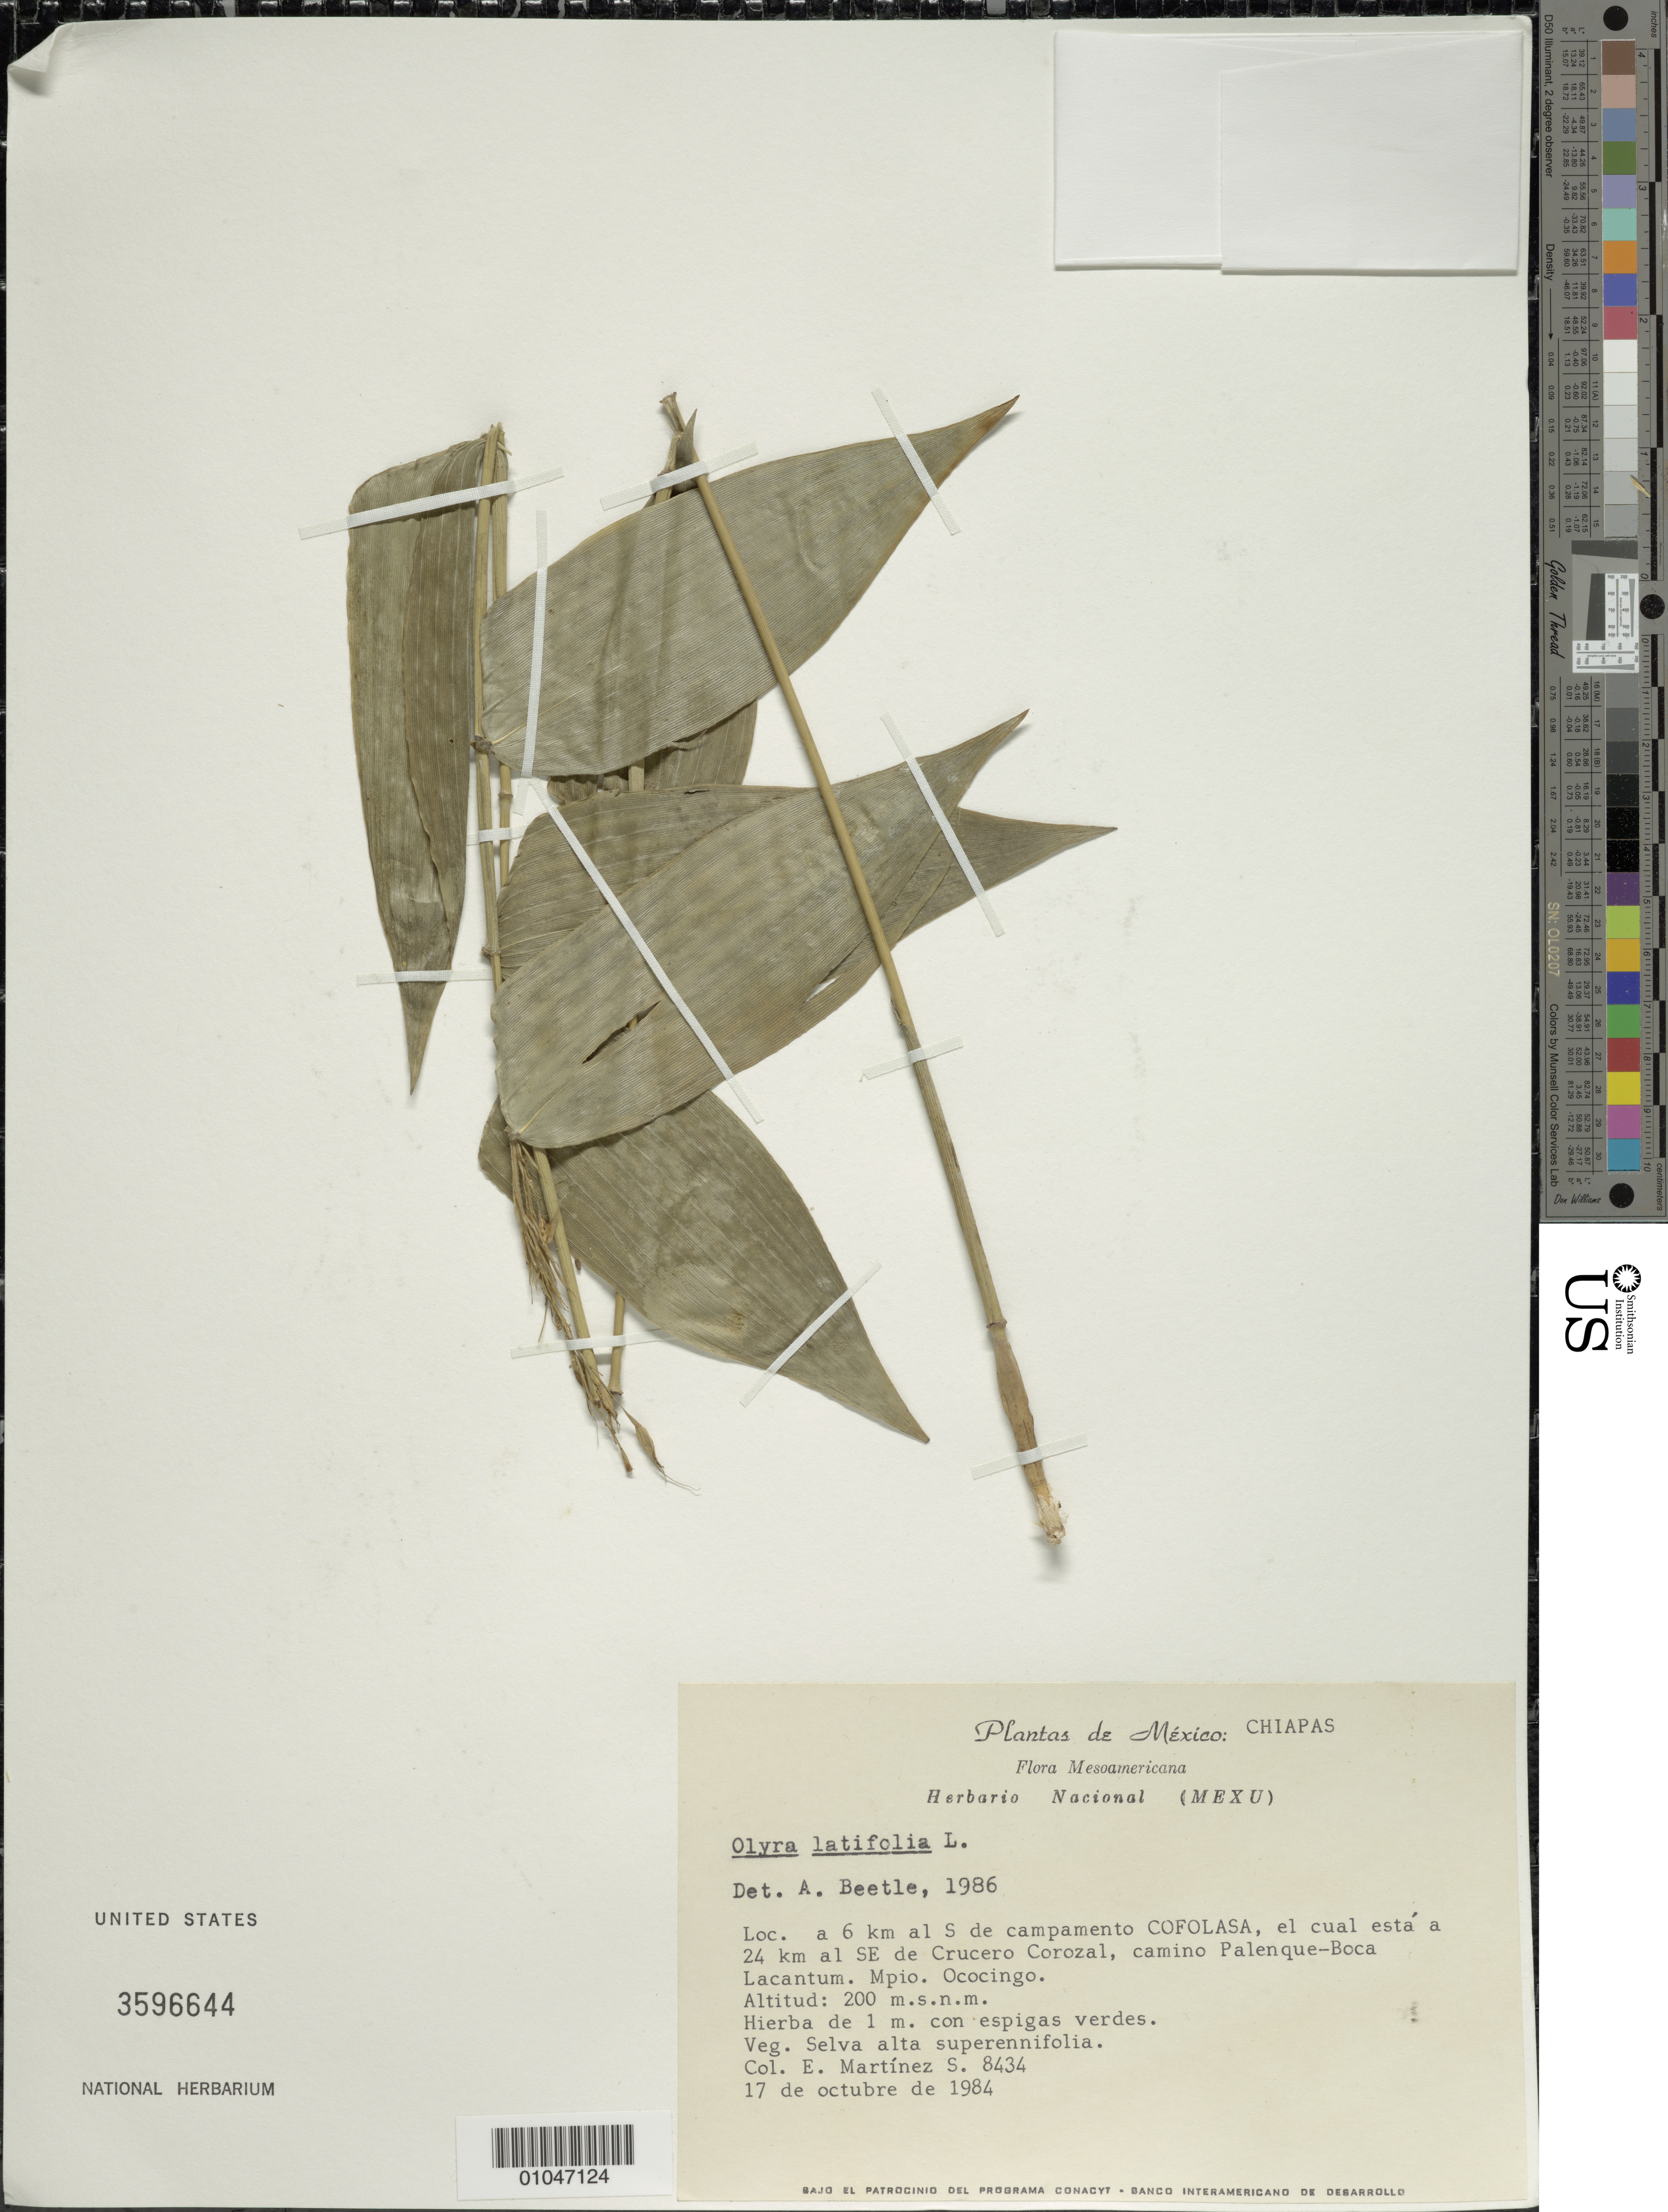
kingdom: Plantae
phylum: Tracheophyta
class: Liliopsida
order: Poales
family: Poaceae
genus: Olyra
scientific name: Olyra latifolia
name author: L.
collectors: E. Martínez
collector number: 8434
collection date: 1984-10-17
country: Mexico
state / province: Chiapas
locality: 6 km al S de campamento COFOLASA, el cual esta a 24 km al SE de Crucero Corozal, camino Palenque-Boca Lacantum, Mpio. Ococingo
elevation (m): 200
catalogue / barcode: US 3596644